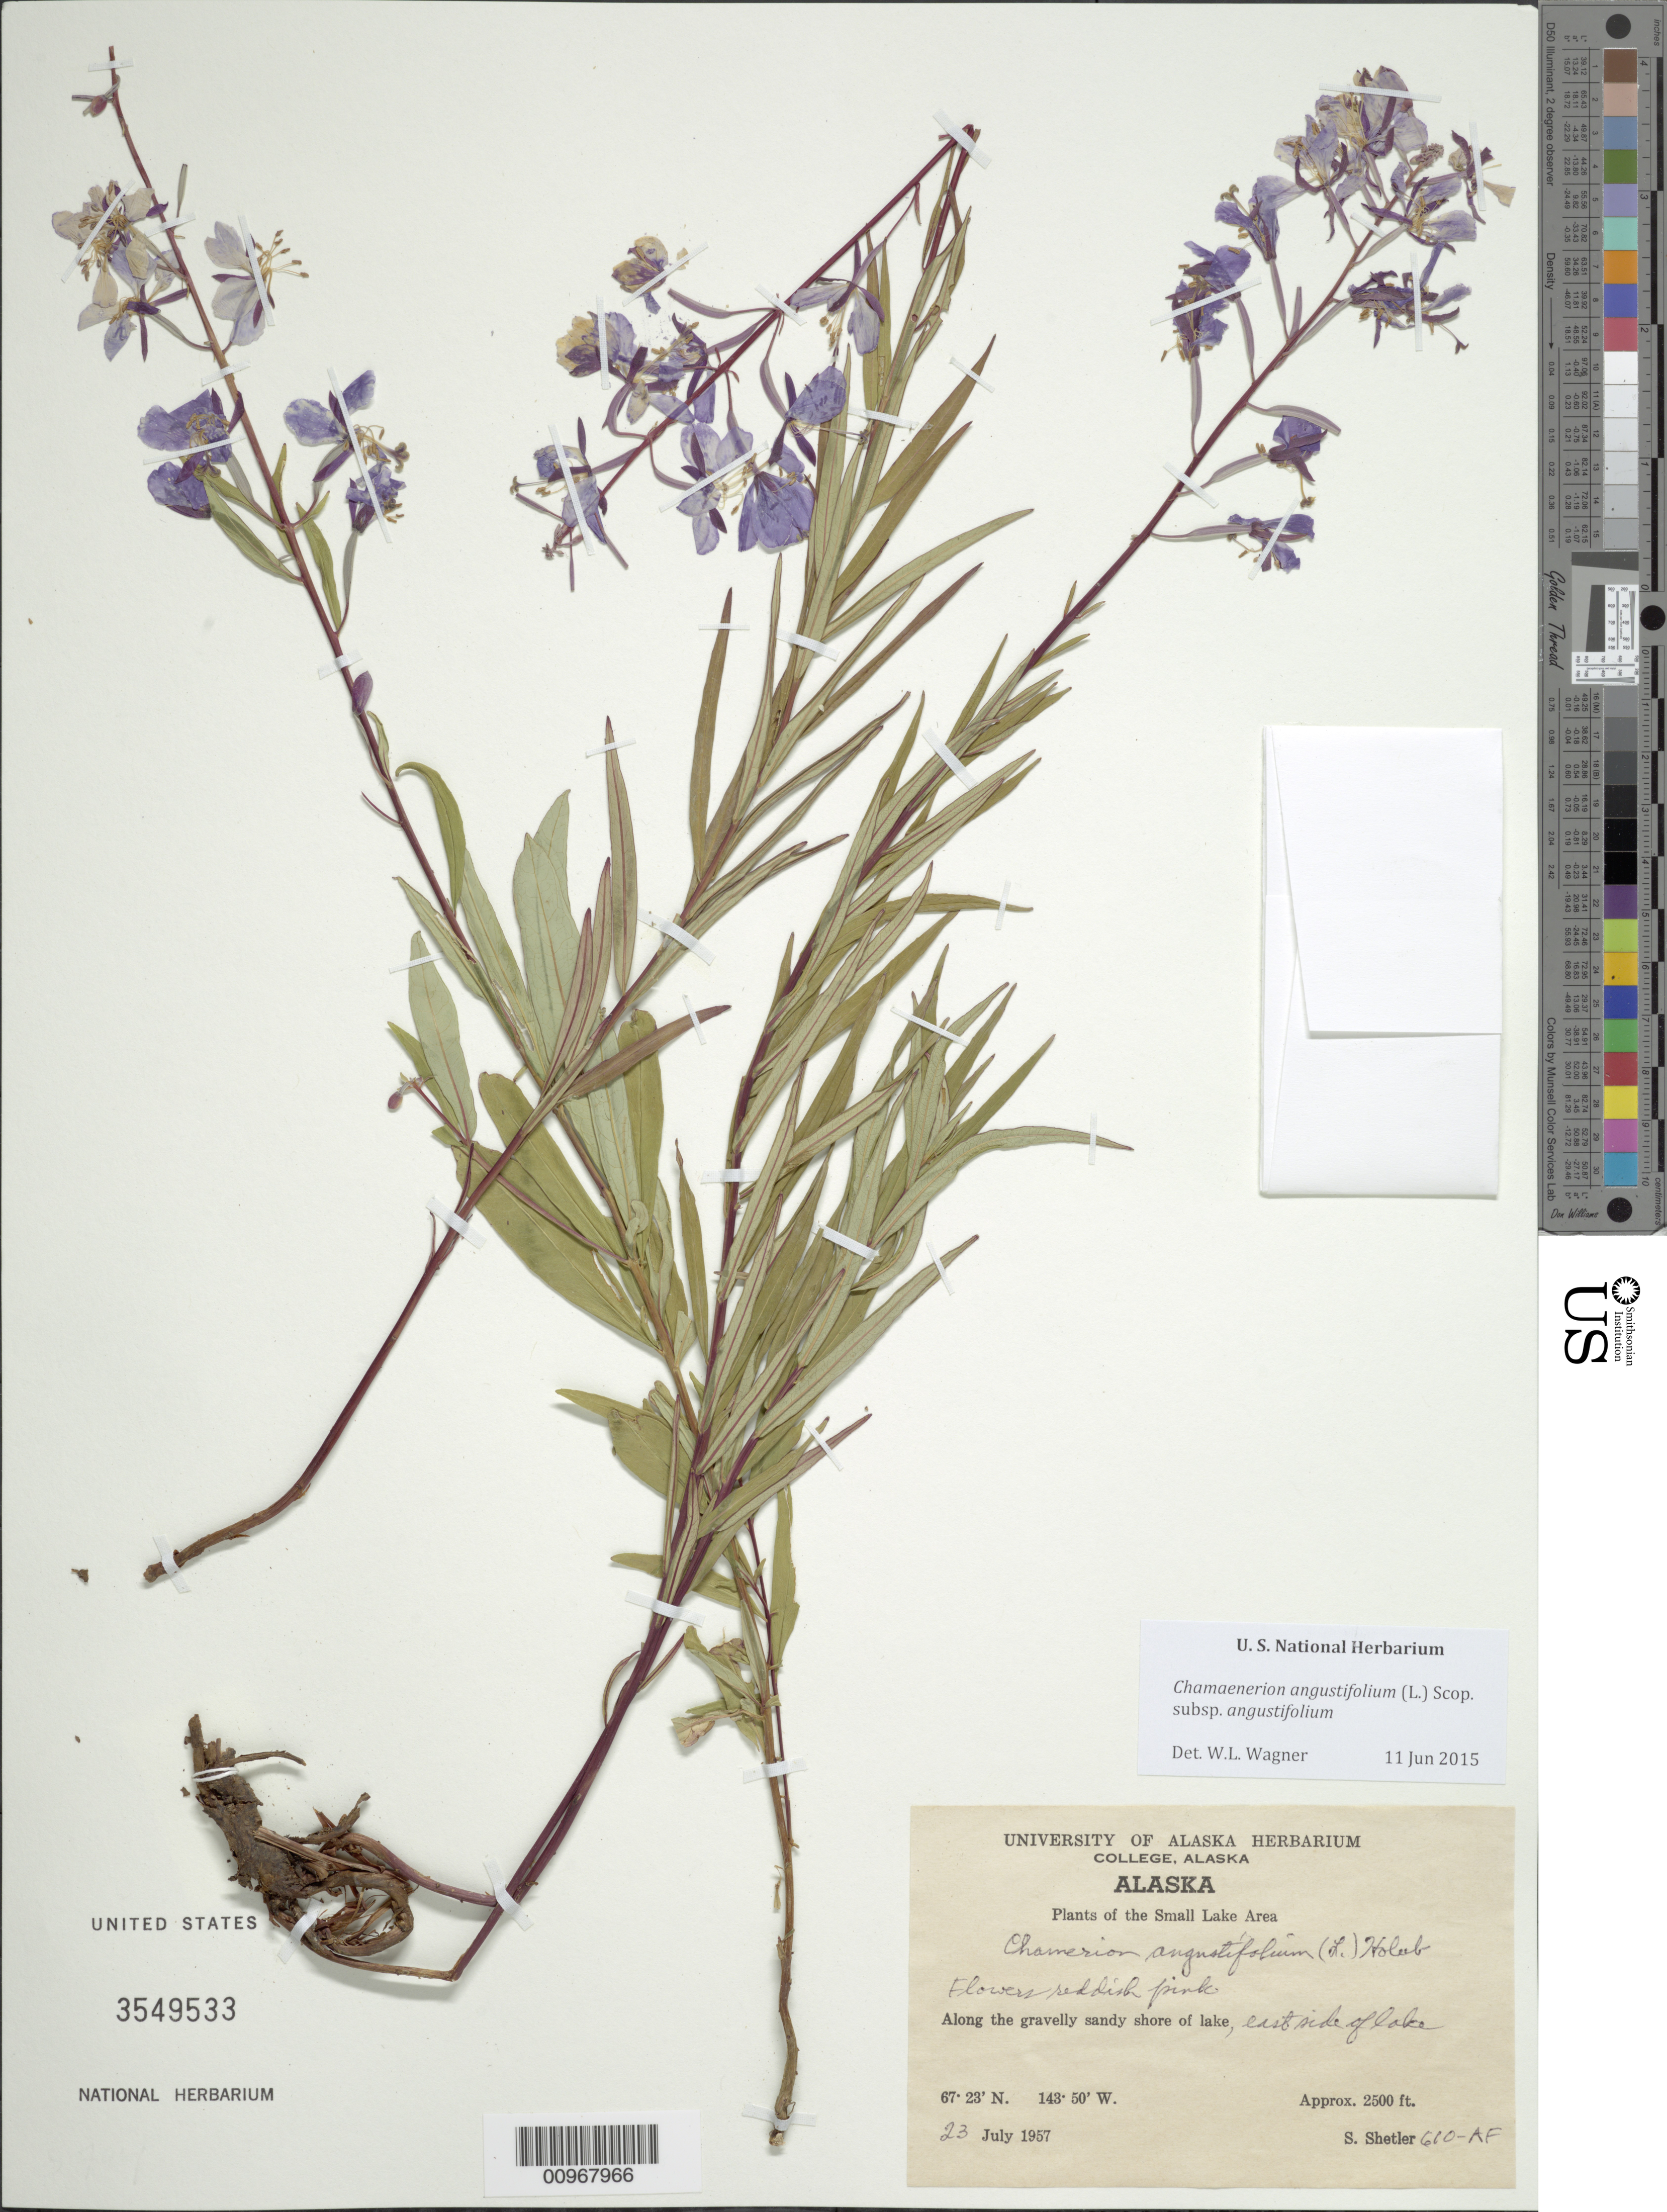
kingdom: Plantae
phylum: Tracheophyta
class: Magnoliopsida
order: Myrtales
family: Onagraceae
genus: Chamaenerion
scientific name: Chamaenerion angustifolium subsp. angustifolium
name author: (L.) Scop.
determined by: Wagner, W. L., (BOT), Smithsonian Institution - National Museum of Natural History (UNITED STATES)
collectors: S. Shetler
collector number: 610-AF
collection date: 1957-07-23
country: United States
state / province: Alaska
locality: Small Lake Area, along the shore, east side of lake.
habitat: Gravelly, sandy shore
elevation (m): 762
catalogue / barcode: US 3549533